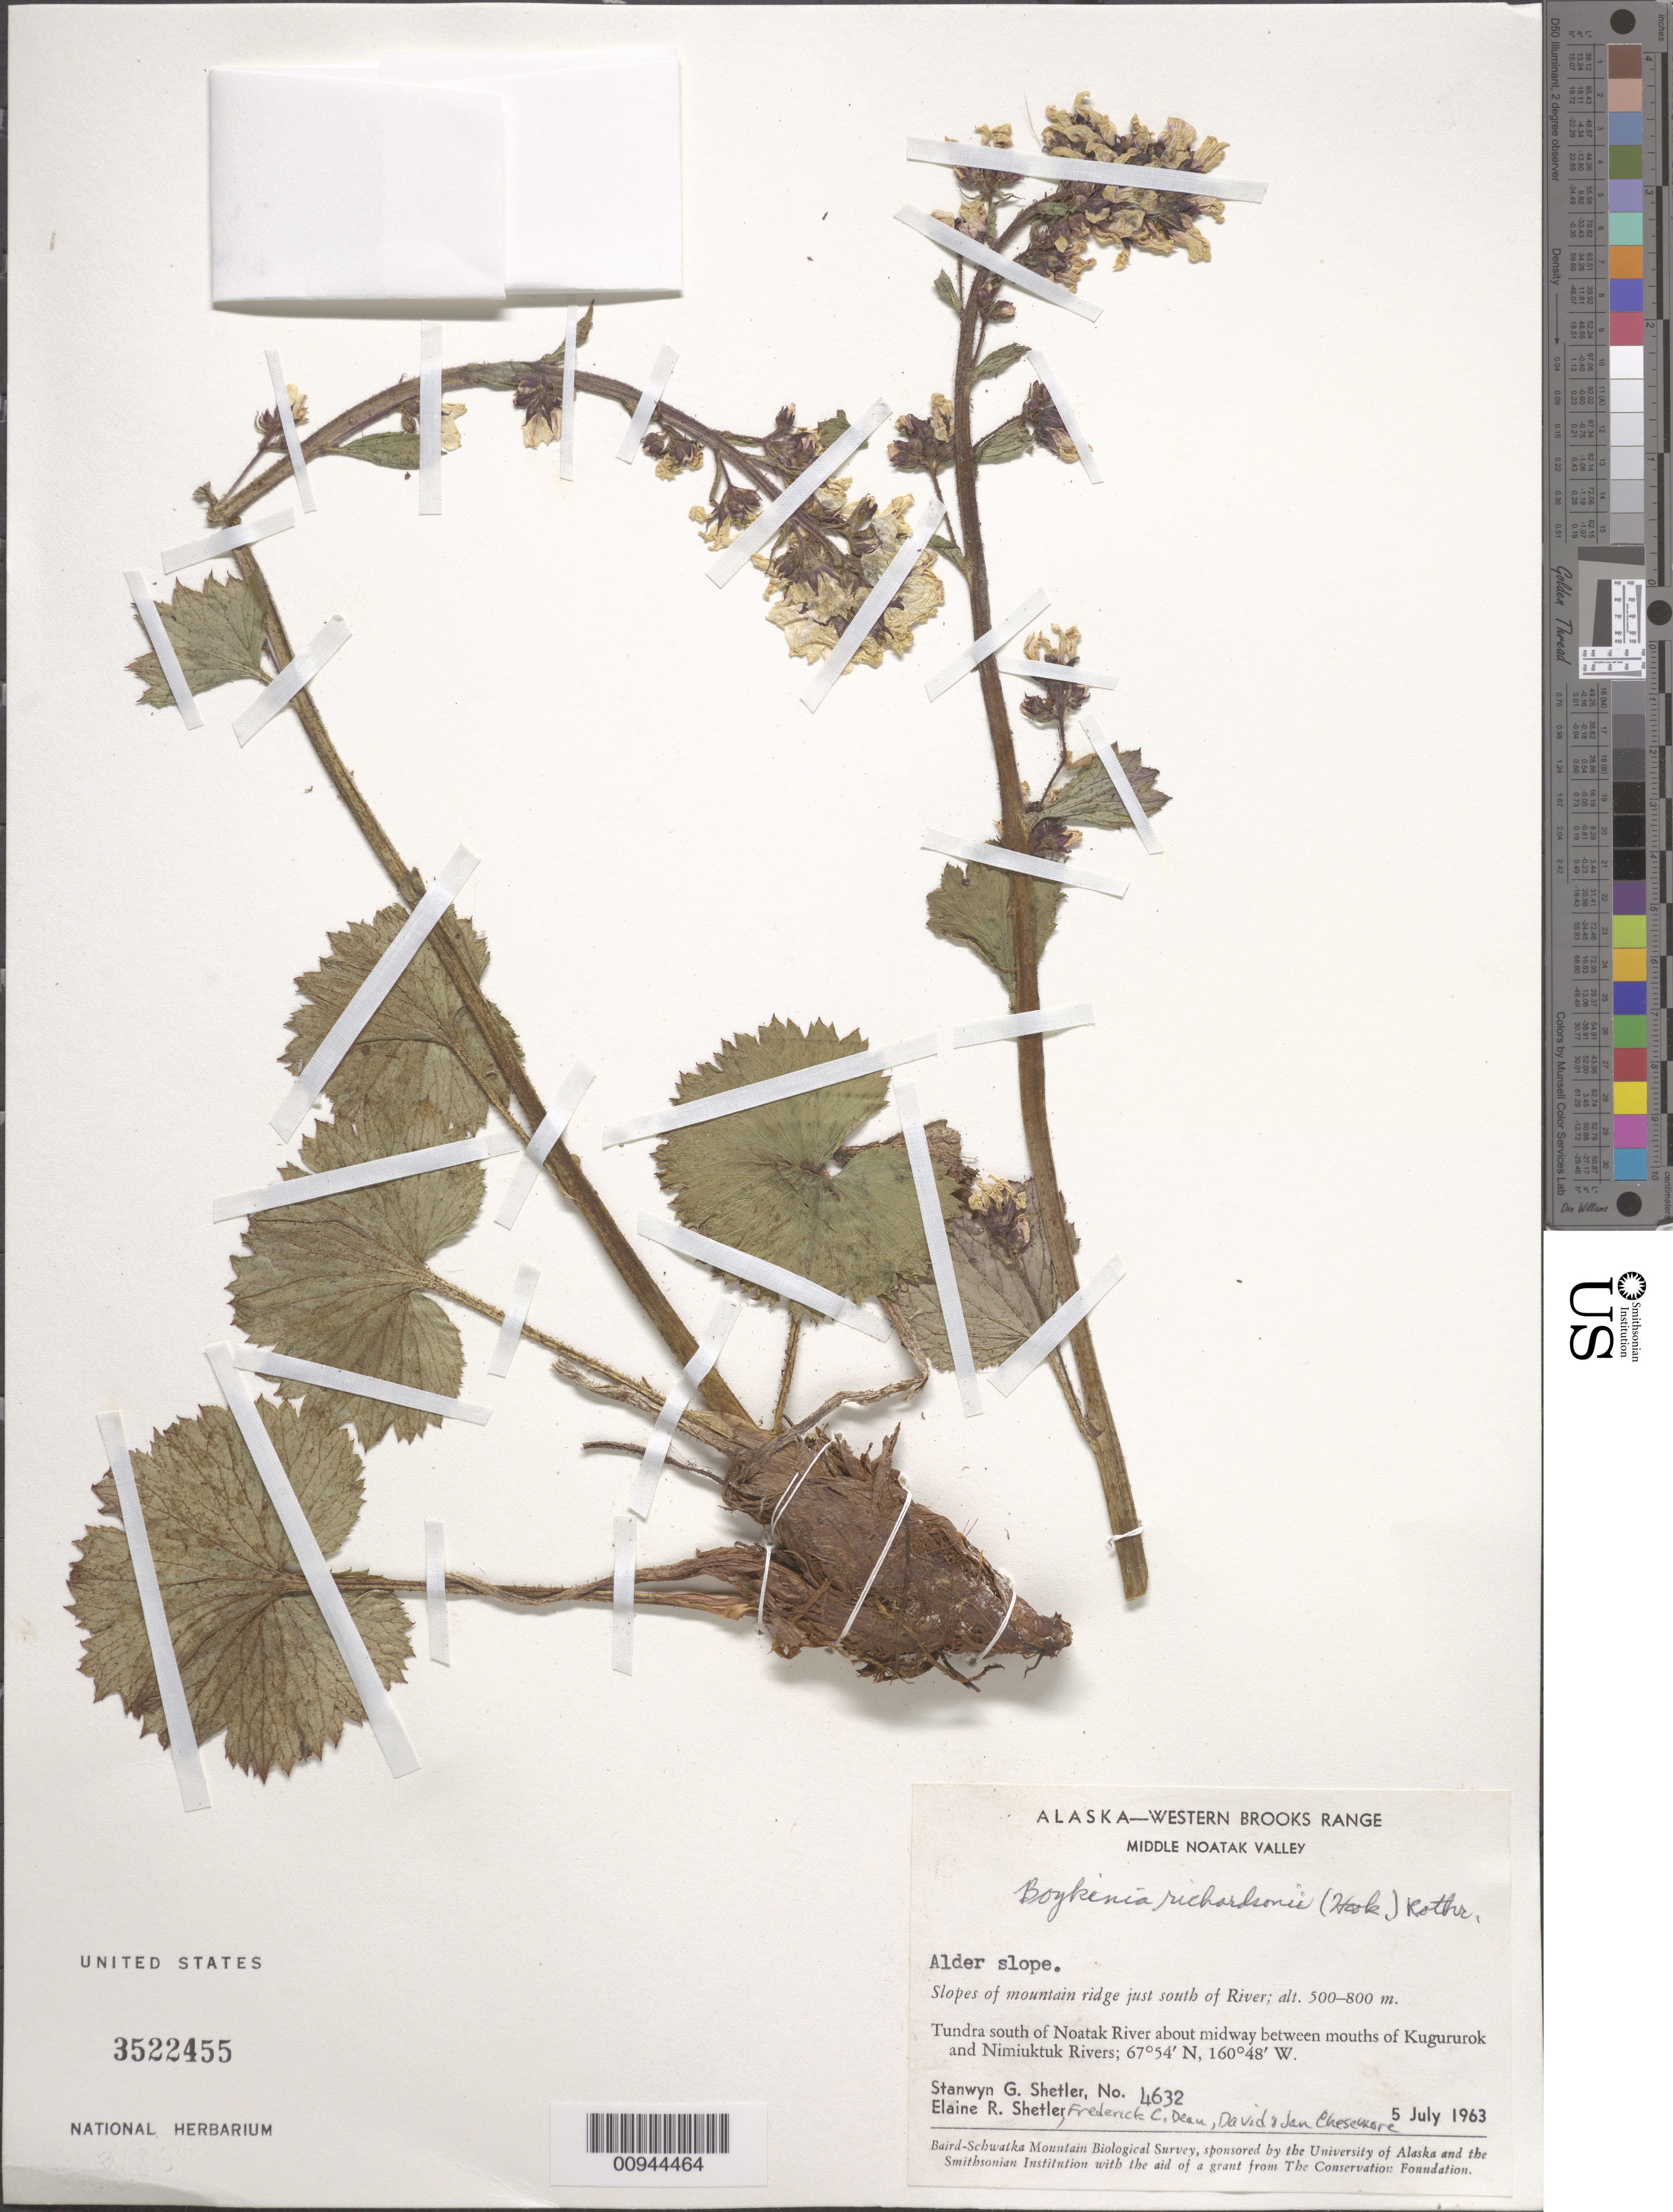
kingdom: Plantae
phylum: Tracheophyta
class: Magnoliopsida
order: Saxifragales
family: Saxifragaceae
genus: Boykinia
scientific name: Boykinia richardsonii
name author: (Hook.) A. Gray ex B.D. Jacks.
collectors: S. Shetler, E. R. Shetler, F. C. Dean, D. Chesemore & J. Chesemore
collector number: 4632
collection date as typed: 05 Jul 1963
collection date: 1963-07-05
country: United States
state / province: Alaska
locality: S of Noatak River about midway between mouths of Kugururok and Nimiuktuk Rivers. Western Brooks Range, Middle Noatak Valley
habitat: Tundra. Slopes of mountain ridge just south of River. Alder slope.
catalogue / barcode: US 3522456